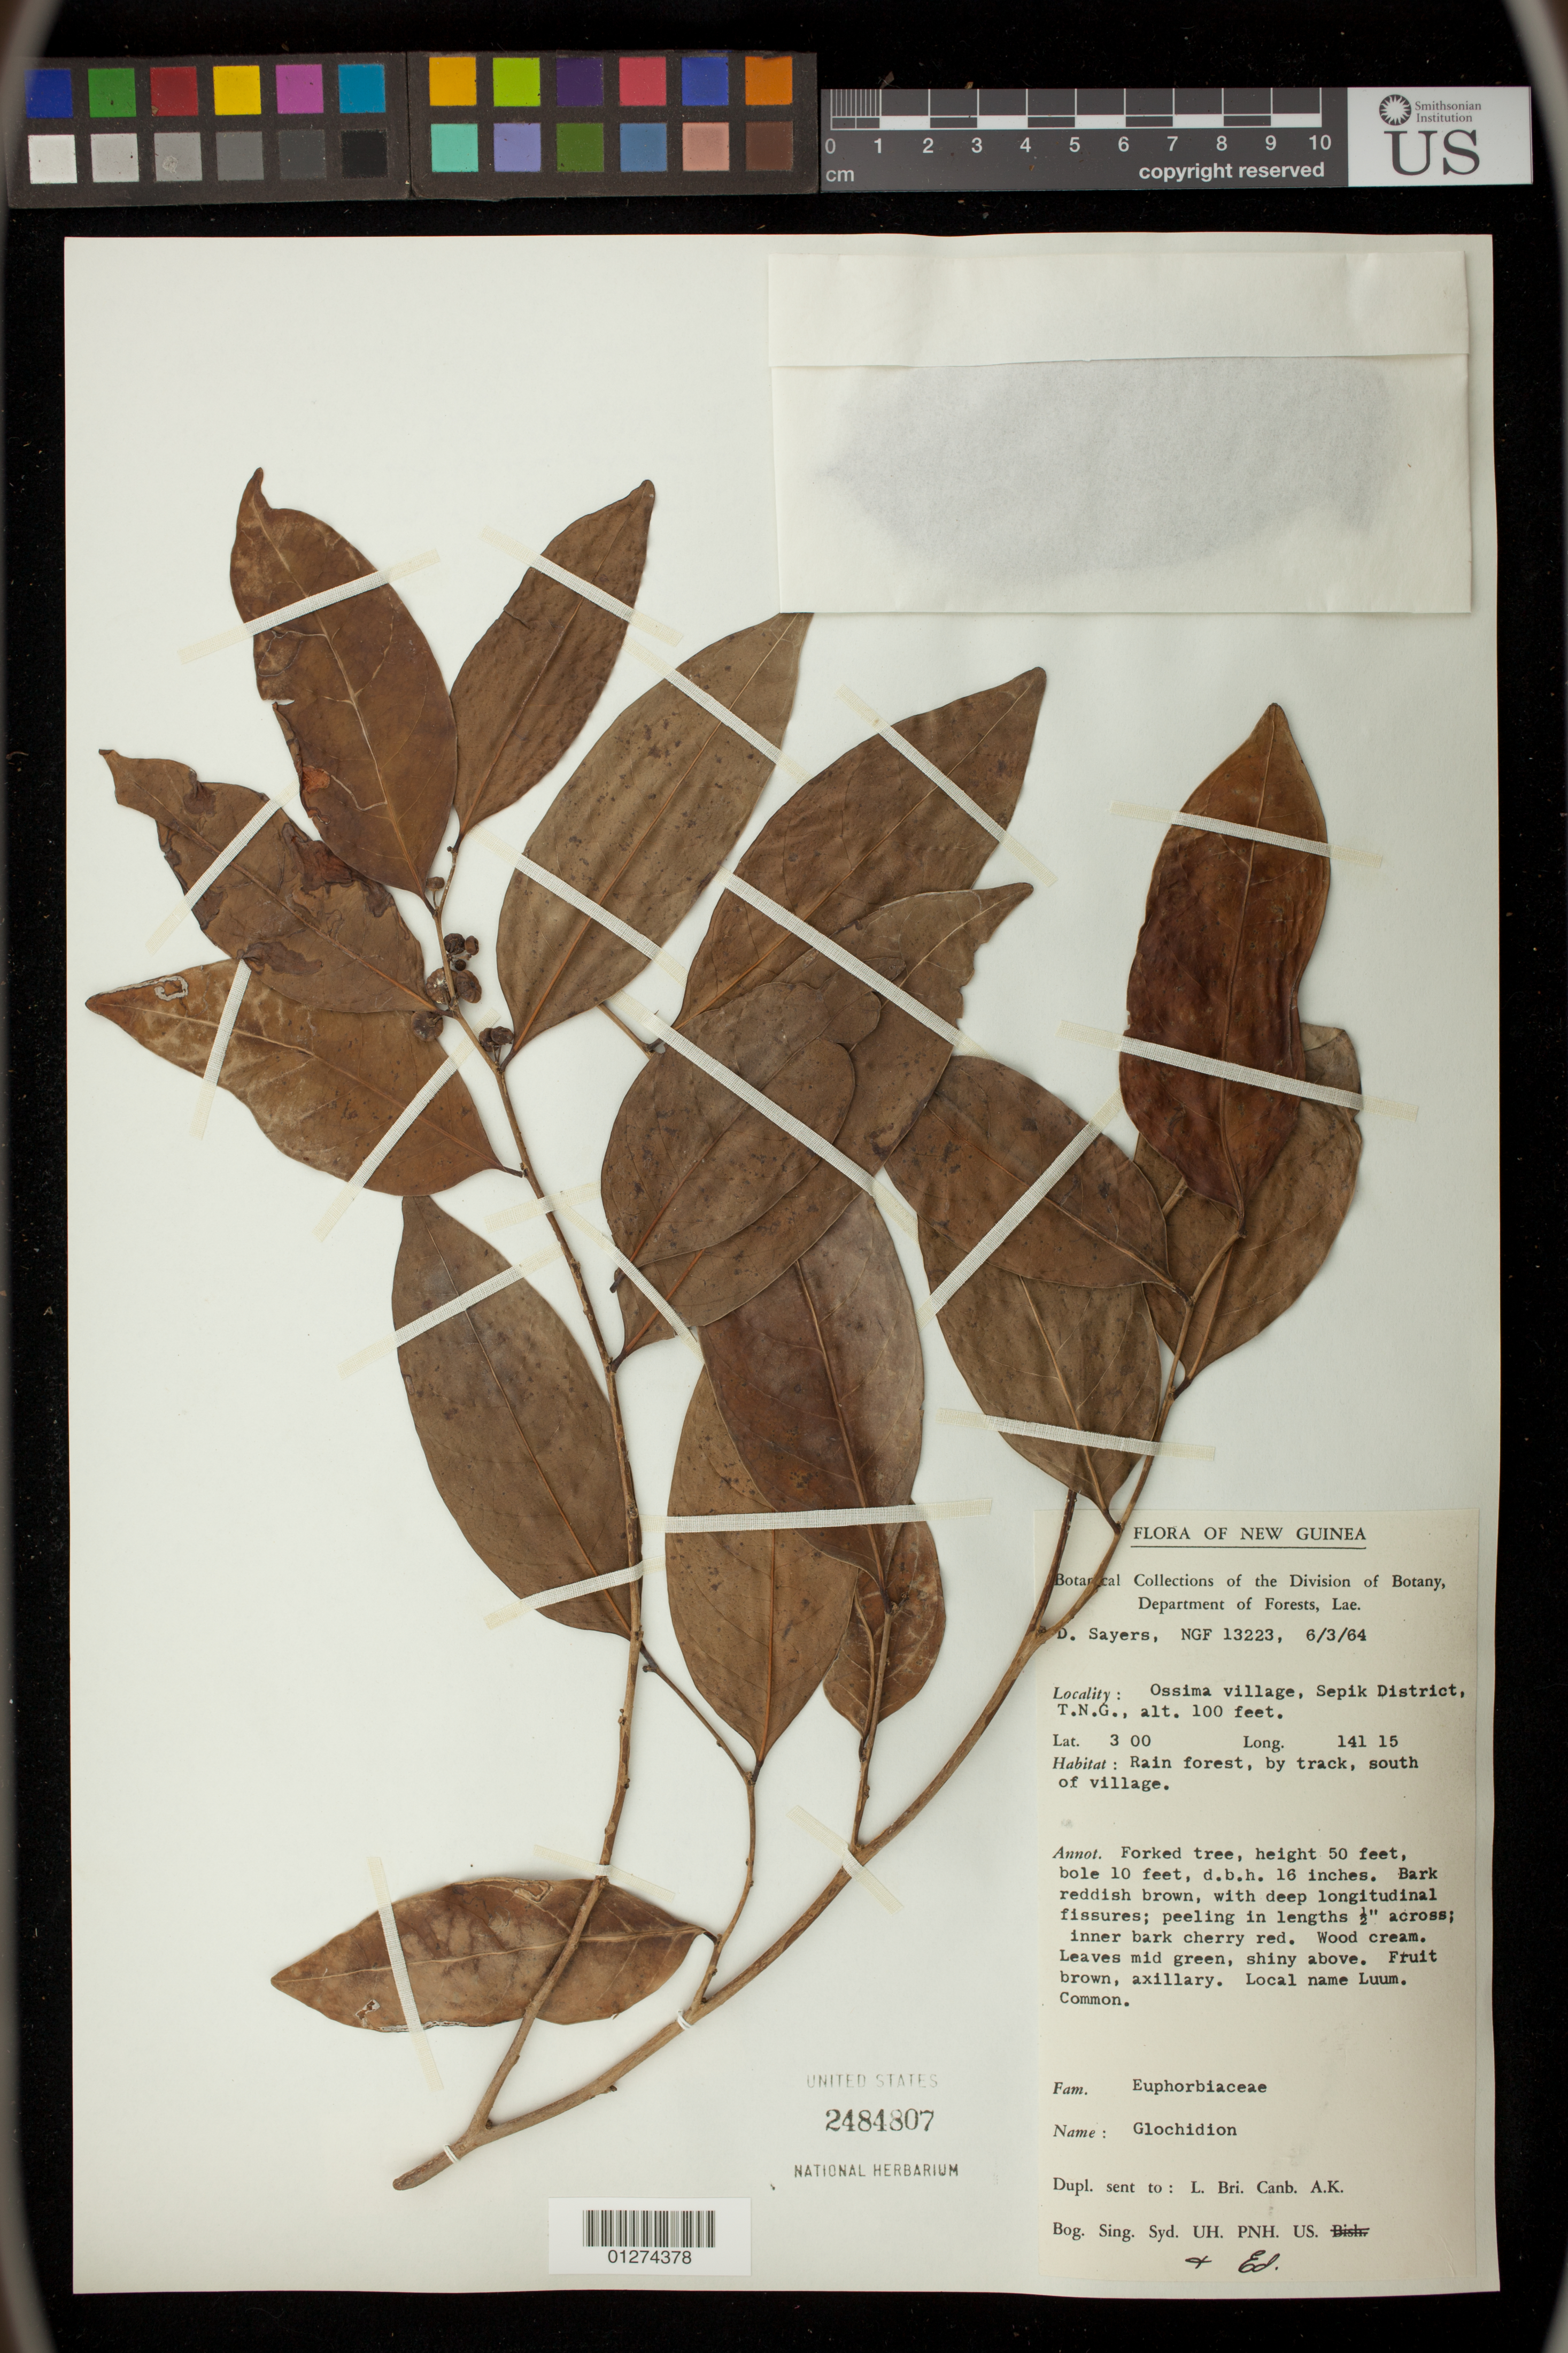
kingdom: Plantae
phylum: Tracheophyta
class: Magnoliopsida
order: Malpighiales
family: Phyllanthaceae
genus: Glochidion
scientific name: Glochidion sp.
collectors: D. Sayers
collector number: NGF 13223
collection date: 1964-03-06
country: Papua New Guinea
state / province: Sandaun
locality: Ossima village, Sepik District, T.N.G.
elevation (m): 30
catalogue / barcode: US 2484807